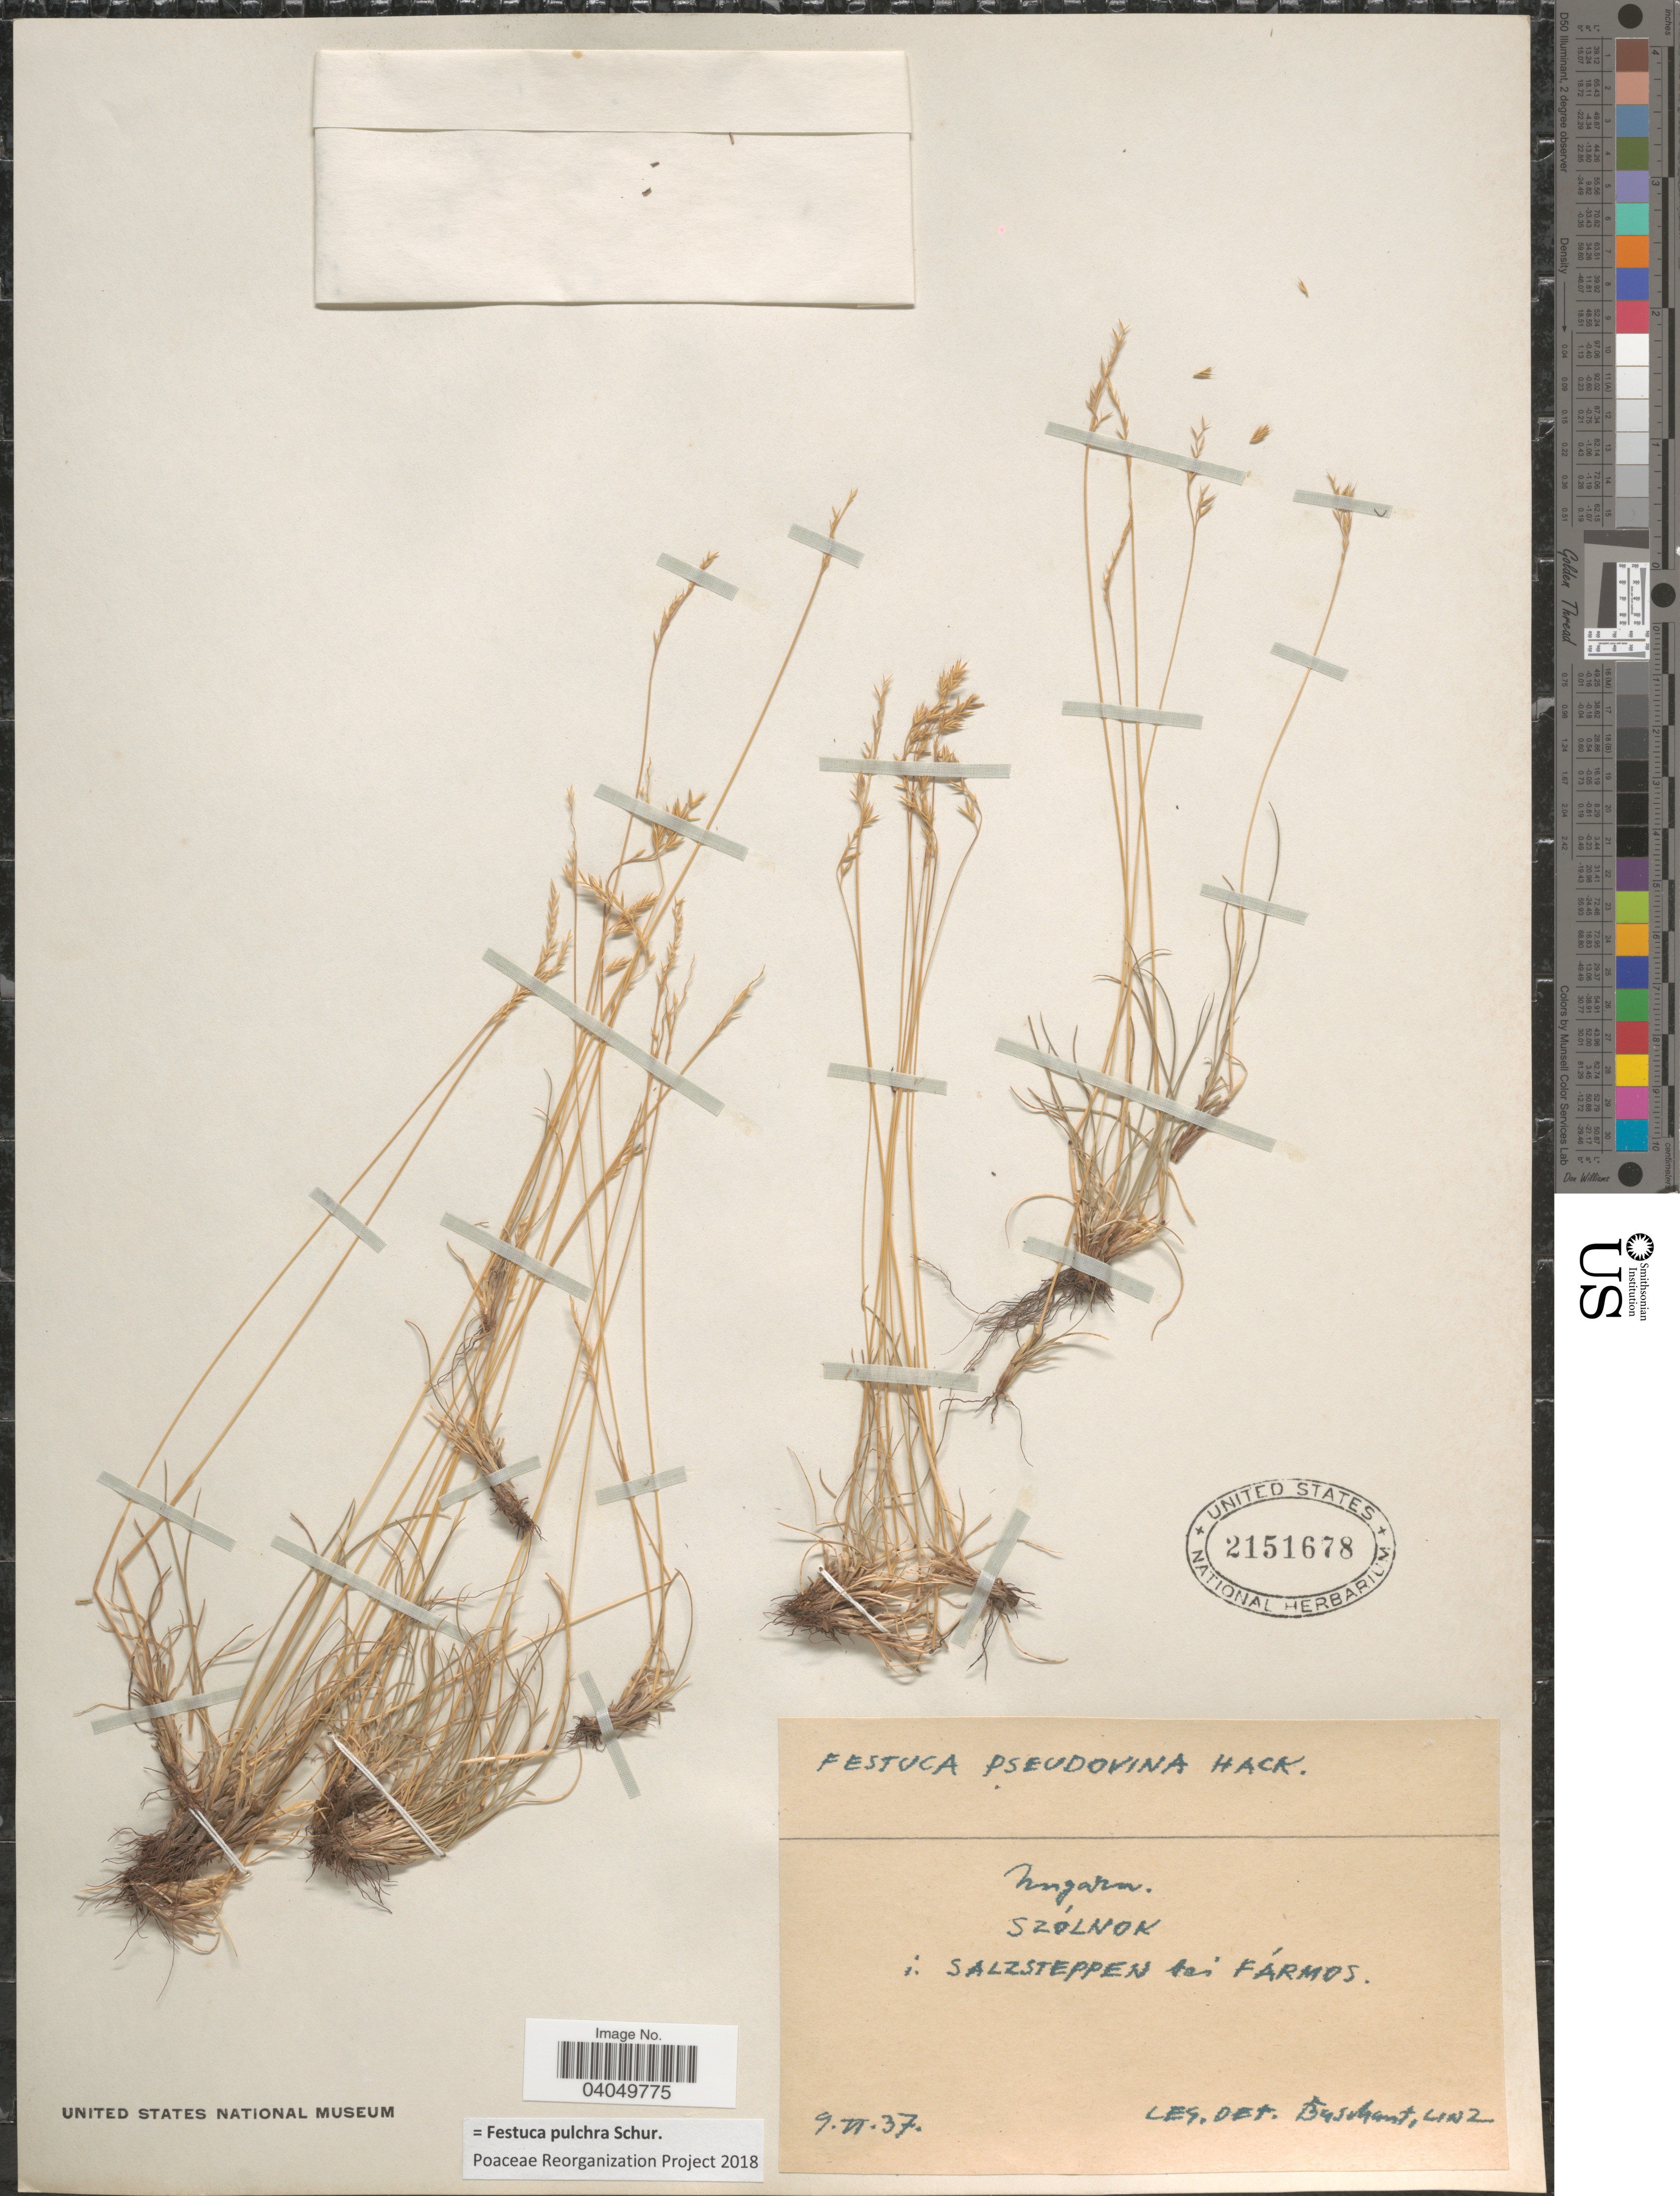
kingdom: Plantae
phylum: Tracheophyta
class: Liliopsida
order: Poales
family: Poaceae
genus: Festuca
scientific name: Festuca pulchra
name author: Schur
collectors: R. Baschant & Linz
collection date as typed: Transcribed d/m/y: 9/6/37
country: Hungary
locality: Ungarn. Szólnok. Salzsteppen bai Fármos.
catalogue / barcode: US 2151678